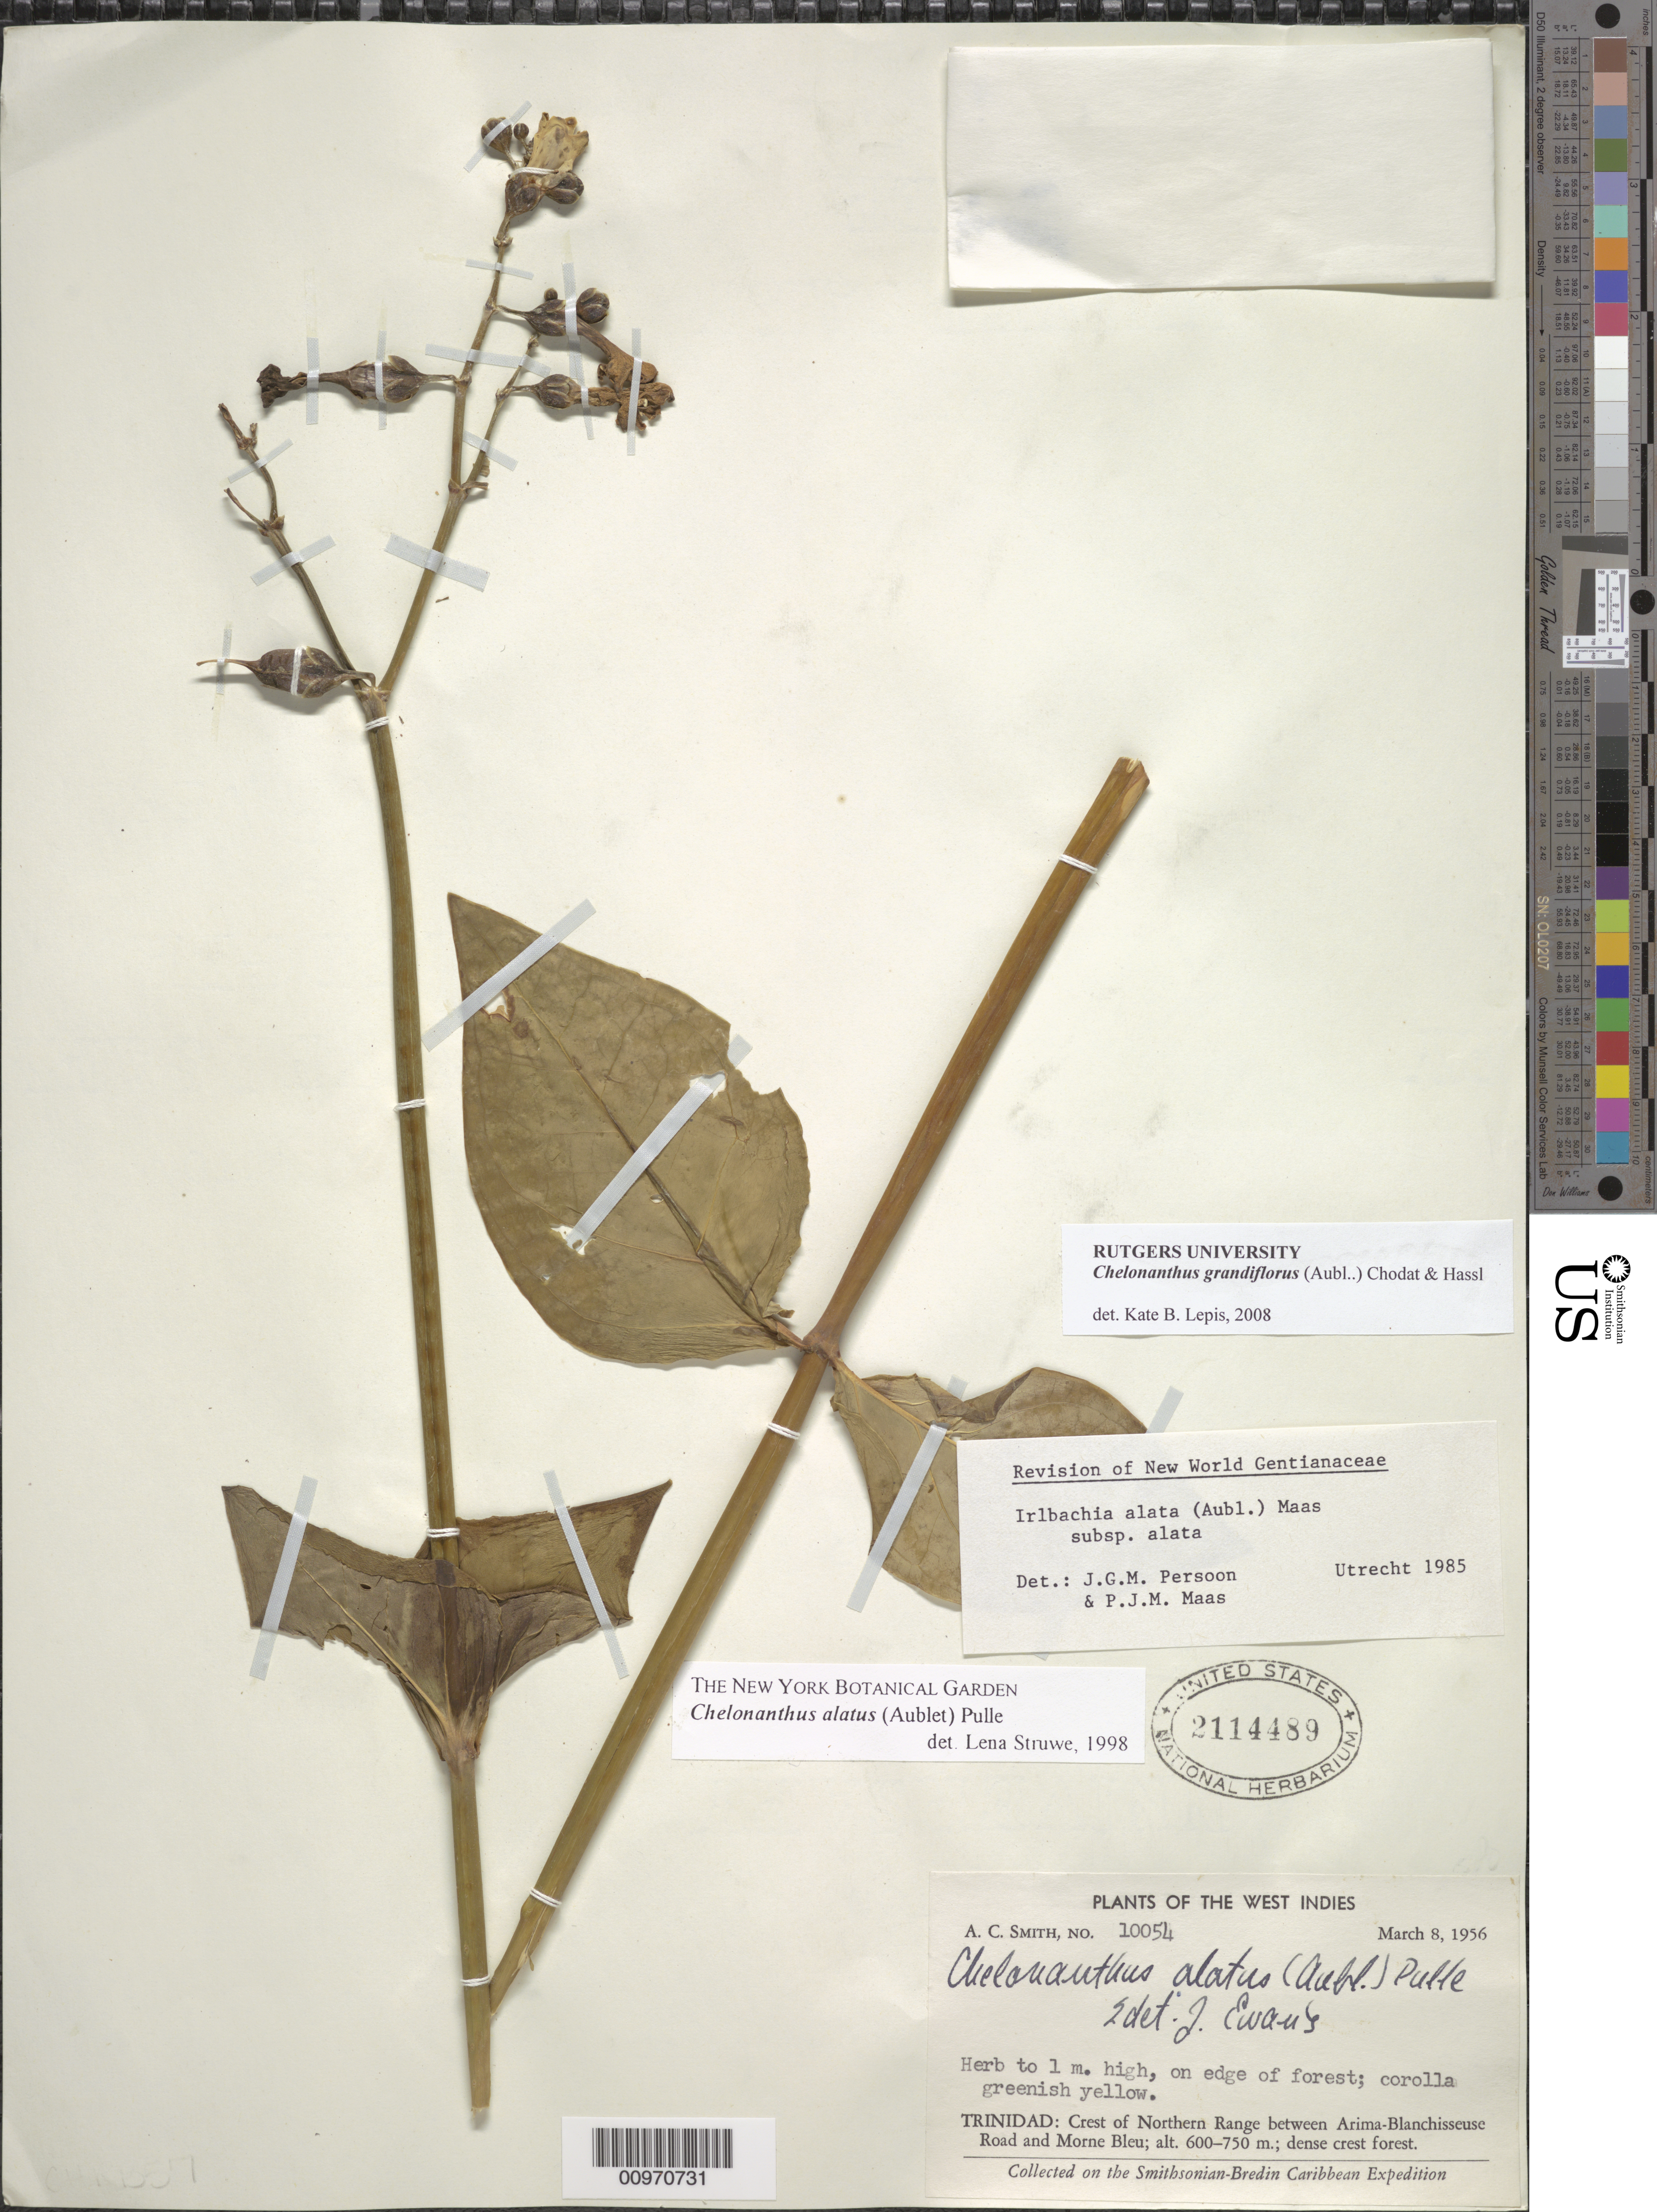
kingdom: Plantae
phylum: Tracheophyta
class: Magnoliopsida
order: Gentianales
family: Gentianaceae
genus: Chelonanthus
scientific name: Chelonanthus grandiflorus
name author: (Aubl.) Chodat & Hassl.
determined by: Lepis, Kate B.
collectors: A. C. Smith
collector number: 10054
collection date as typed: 08 Mar 1956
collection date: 1956-03-08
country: Trinidad and Tobago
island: Trinidad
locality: Crest of Northern Range between Arima-Blanchisseuse Road and Morne Bleu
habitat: Edge of forest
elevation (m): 600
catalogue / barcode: US 2114489